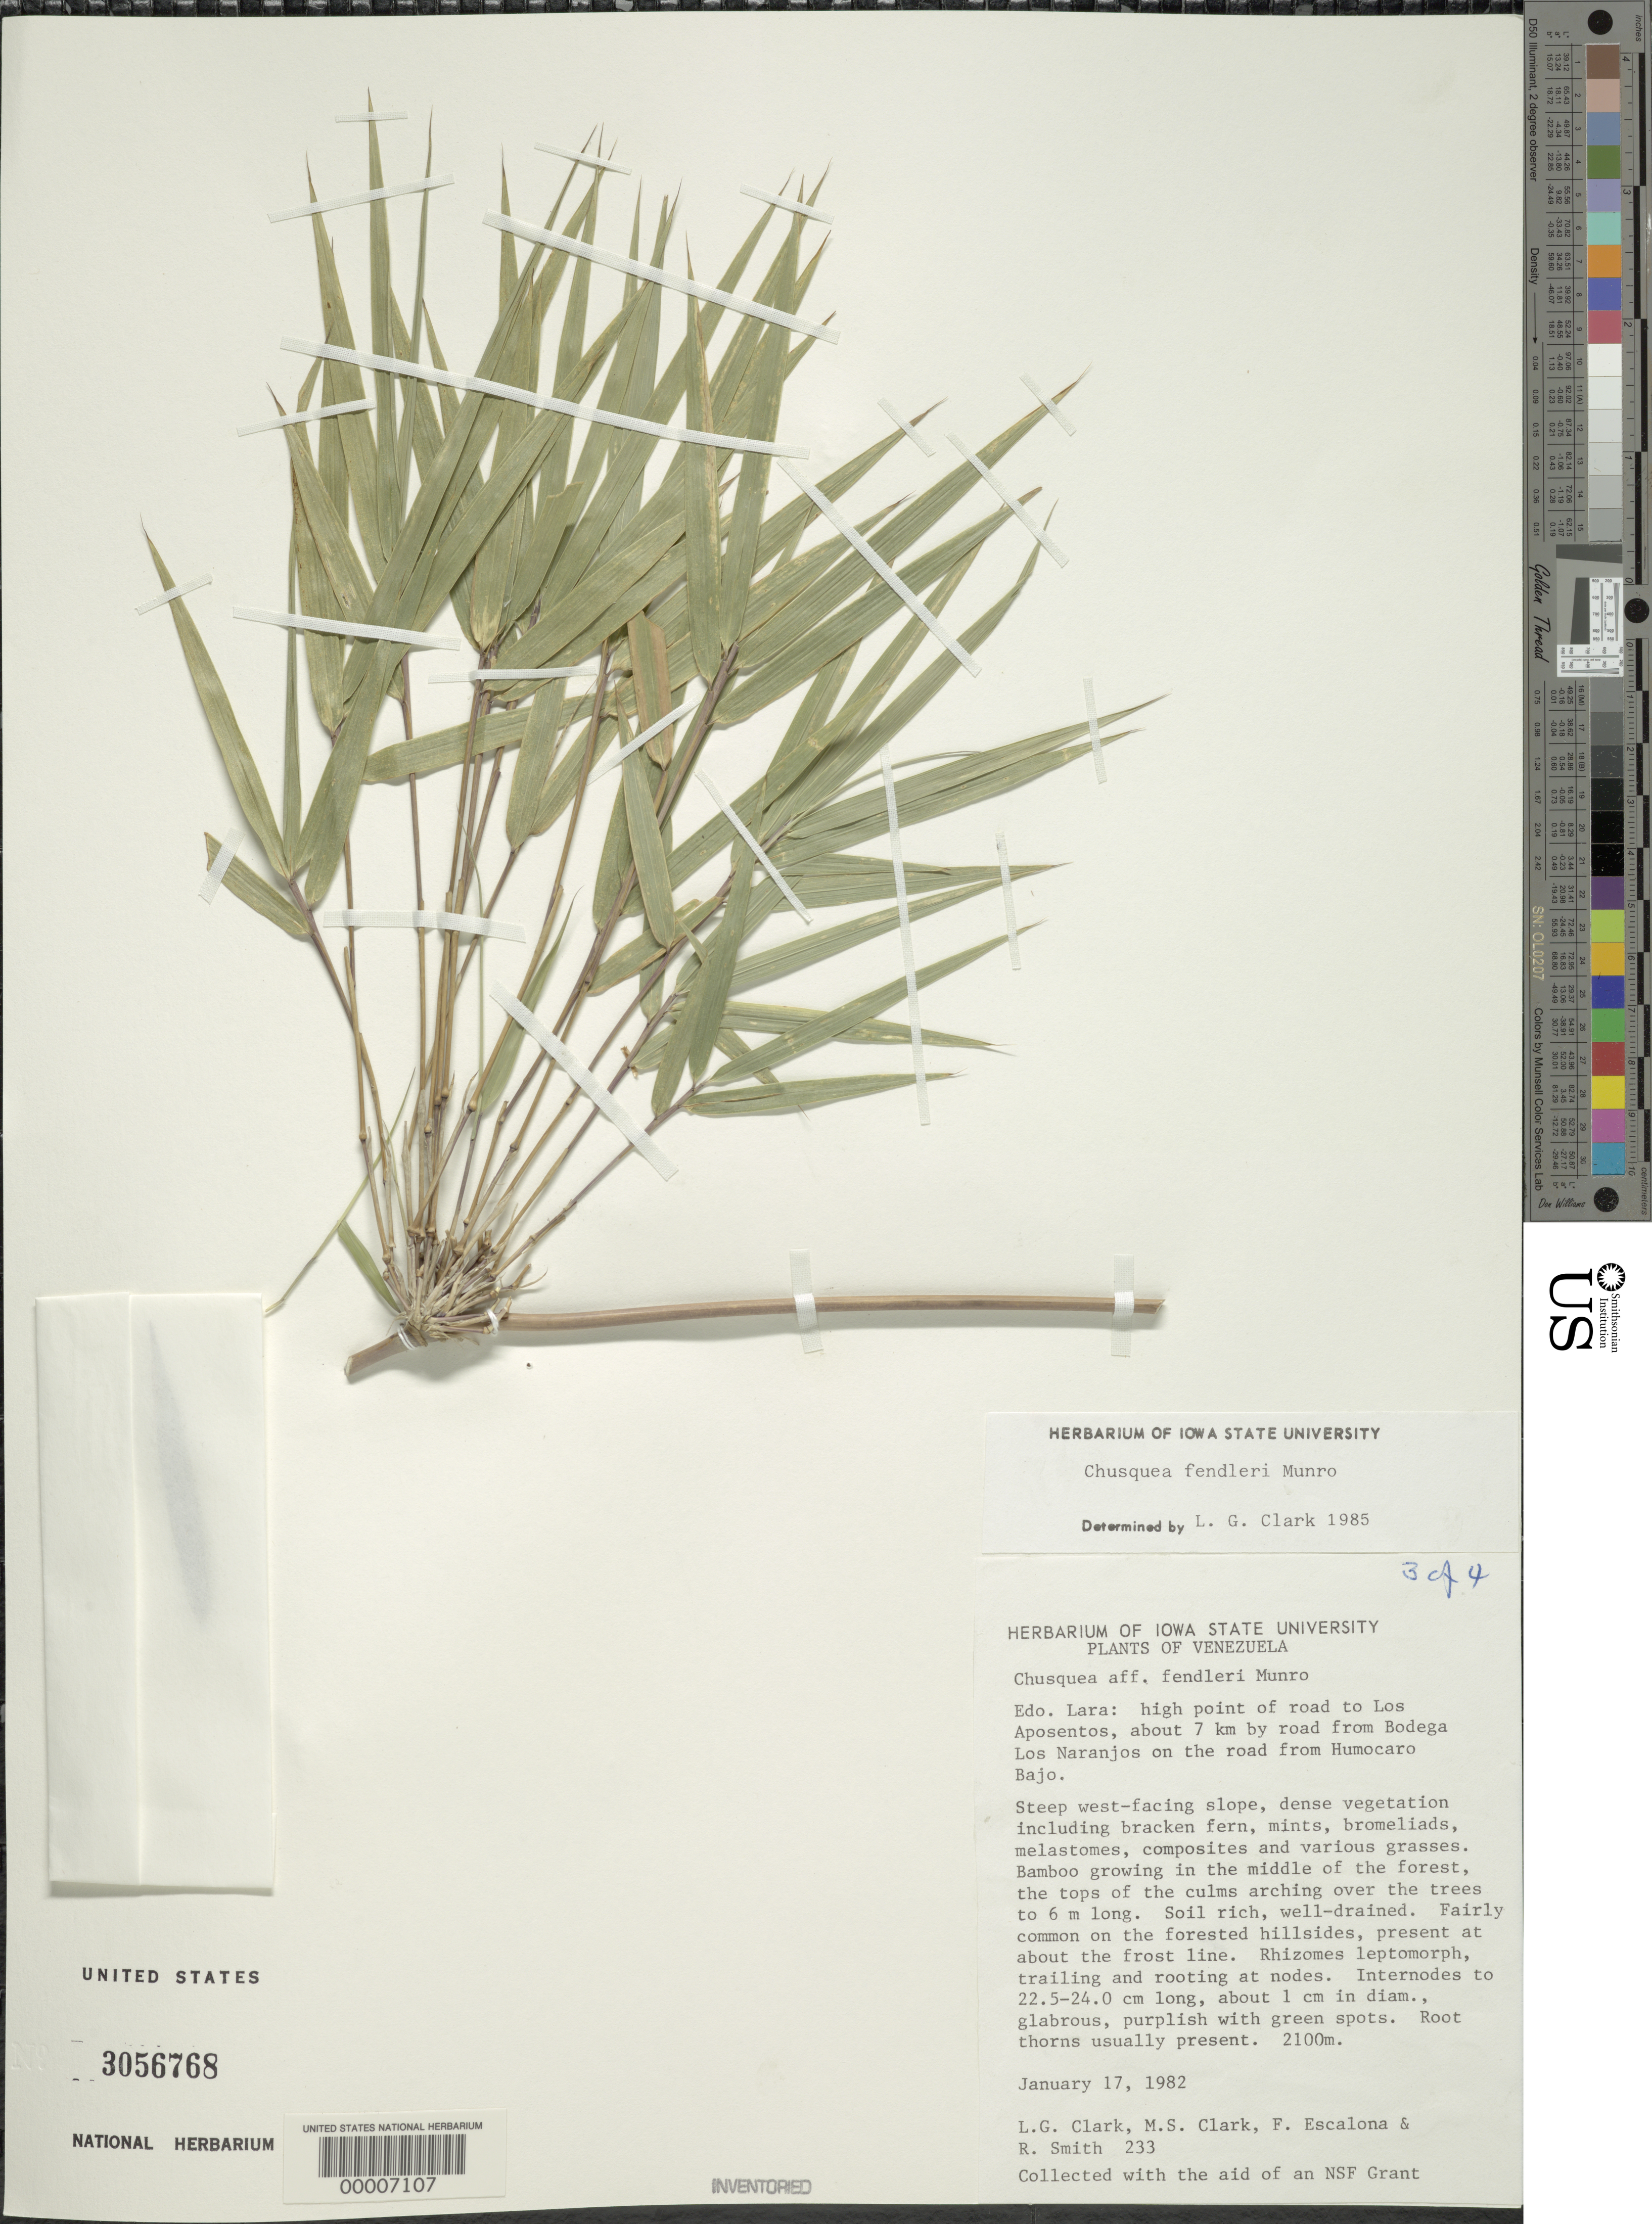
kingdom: Plantae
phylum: Tracheophyta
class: Liliopsida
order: Poales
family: Poaceae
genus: Chusquea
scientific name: Chusquea fendleri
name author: Munro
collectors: L. G. Clark, M. S. Clark, F. Escalona & R. Smith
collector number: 233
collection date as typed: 17 Jan 1982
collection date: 1982-01-17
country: Venezuela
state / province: Lara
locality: Los aposentos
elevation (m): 2100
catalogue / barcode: US 3056768